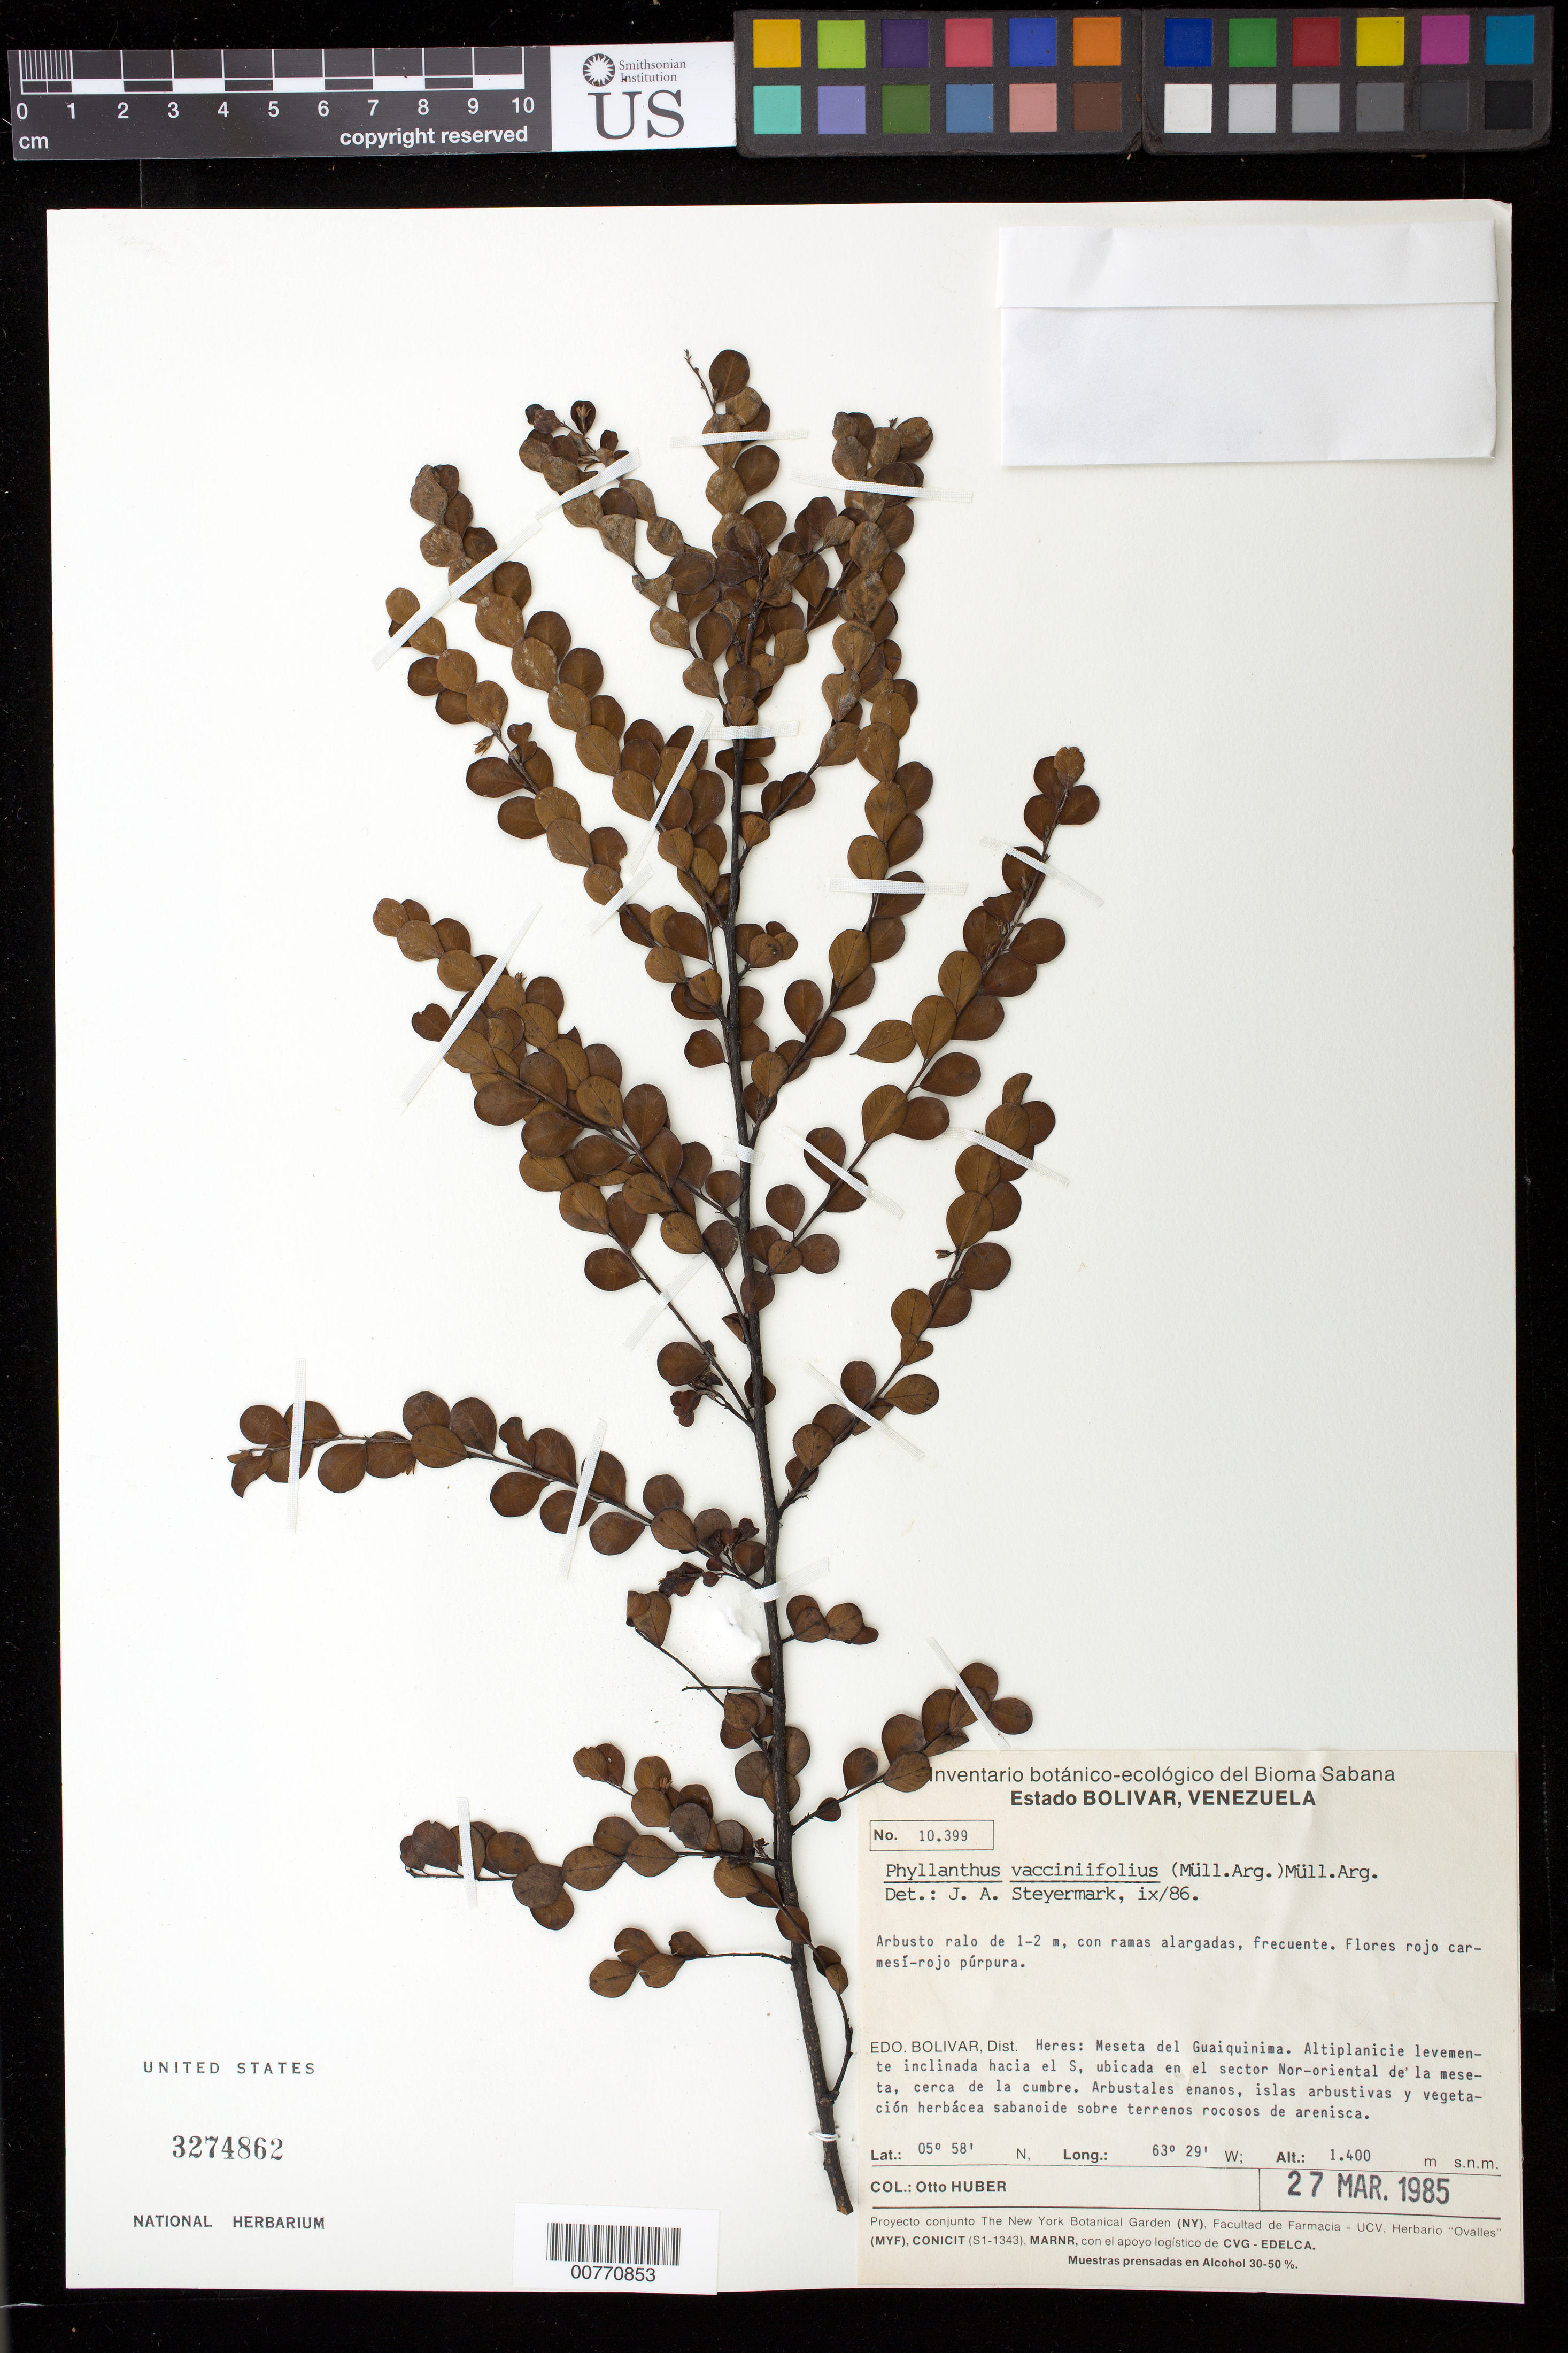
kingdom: Plantae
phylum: Tracheophyta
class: Magnoliopsida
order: Malpighiales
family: Phyllanthaceae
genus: Phyllanthus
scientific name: Phyllanthus vacciniifolius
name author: (Müll. Arg.) Müll. Arg.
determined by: Steyermark, Julian A., (VEN)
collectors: O. Huber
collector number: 10399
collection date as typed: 27-Mar-85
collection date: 1985-03-27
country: Venezuela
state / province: Bolívar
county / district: Heres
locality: Meseta del Guaiquinima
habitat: Altiplanicie levemente inclinada hacia el S, ubicada en el sector NO de la meseta, cerca de la cumbra; arbustales enanos, islas arbustales y….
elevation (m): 1400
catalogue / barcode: US 3274862